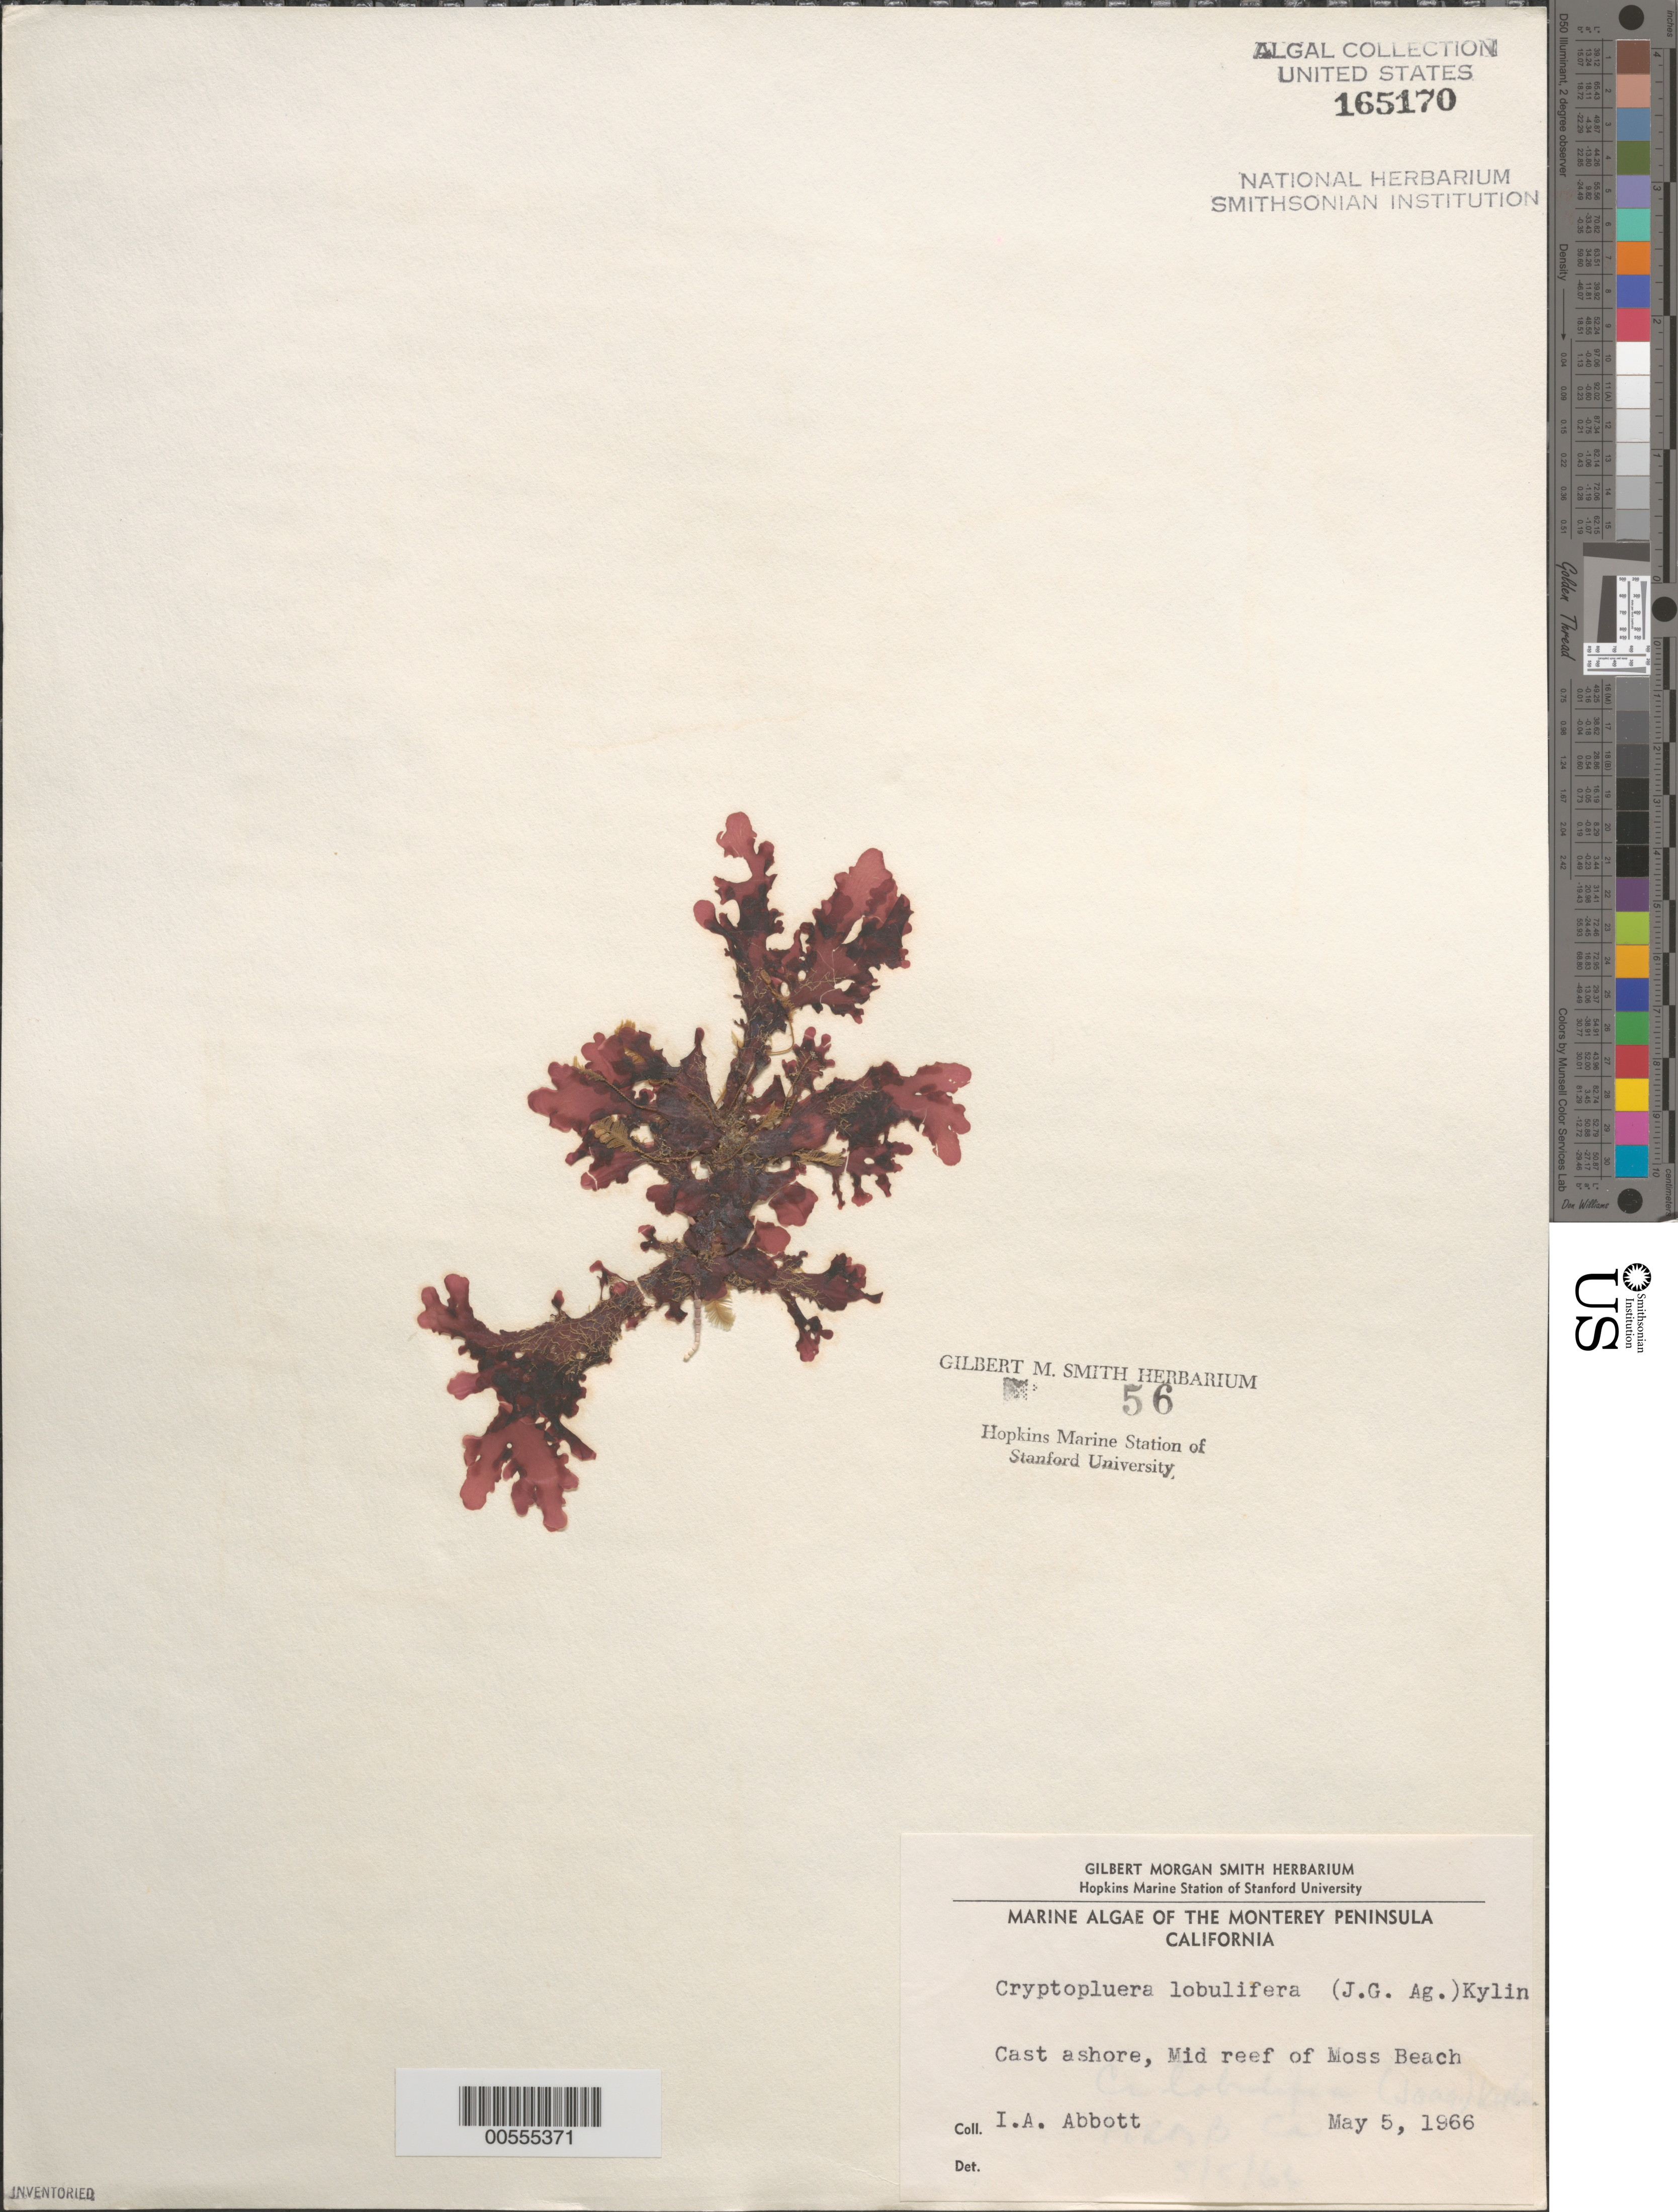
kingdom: Plantae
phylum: Rhodophyta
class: Florideophyceae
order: Ceramiales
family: Delesseriaceae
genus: Cryptopleura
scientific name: Cryptopleura lobulifera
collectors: I. A. Abbott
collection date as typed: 05 May 1966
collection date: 1966-05-05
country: United States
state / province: California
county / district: Monterey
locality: Middle reef of Moss Beach, Monterey Peninsula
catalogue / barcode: US 165170